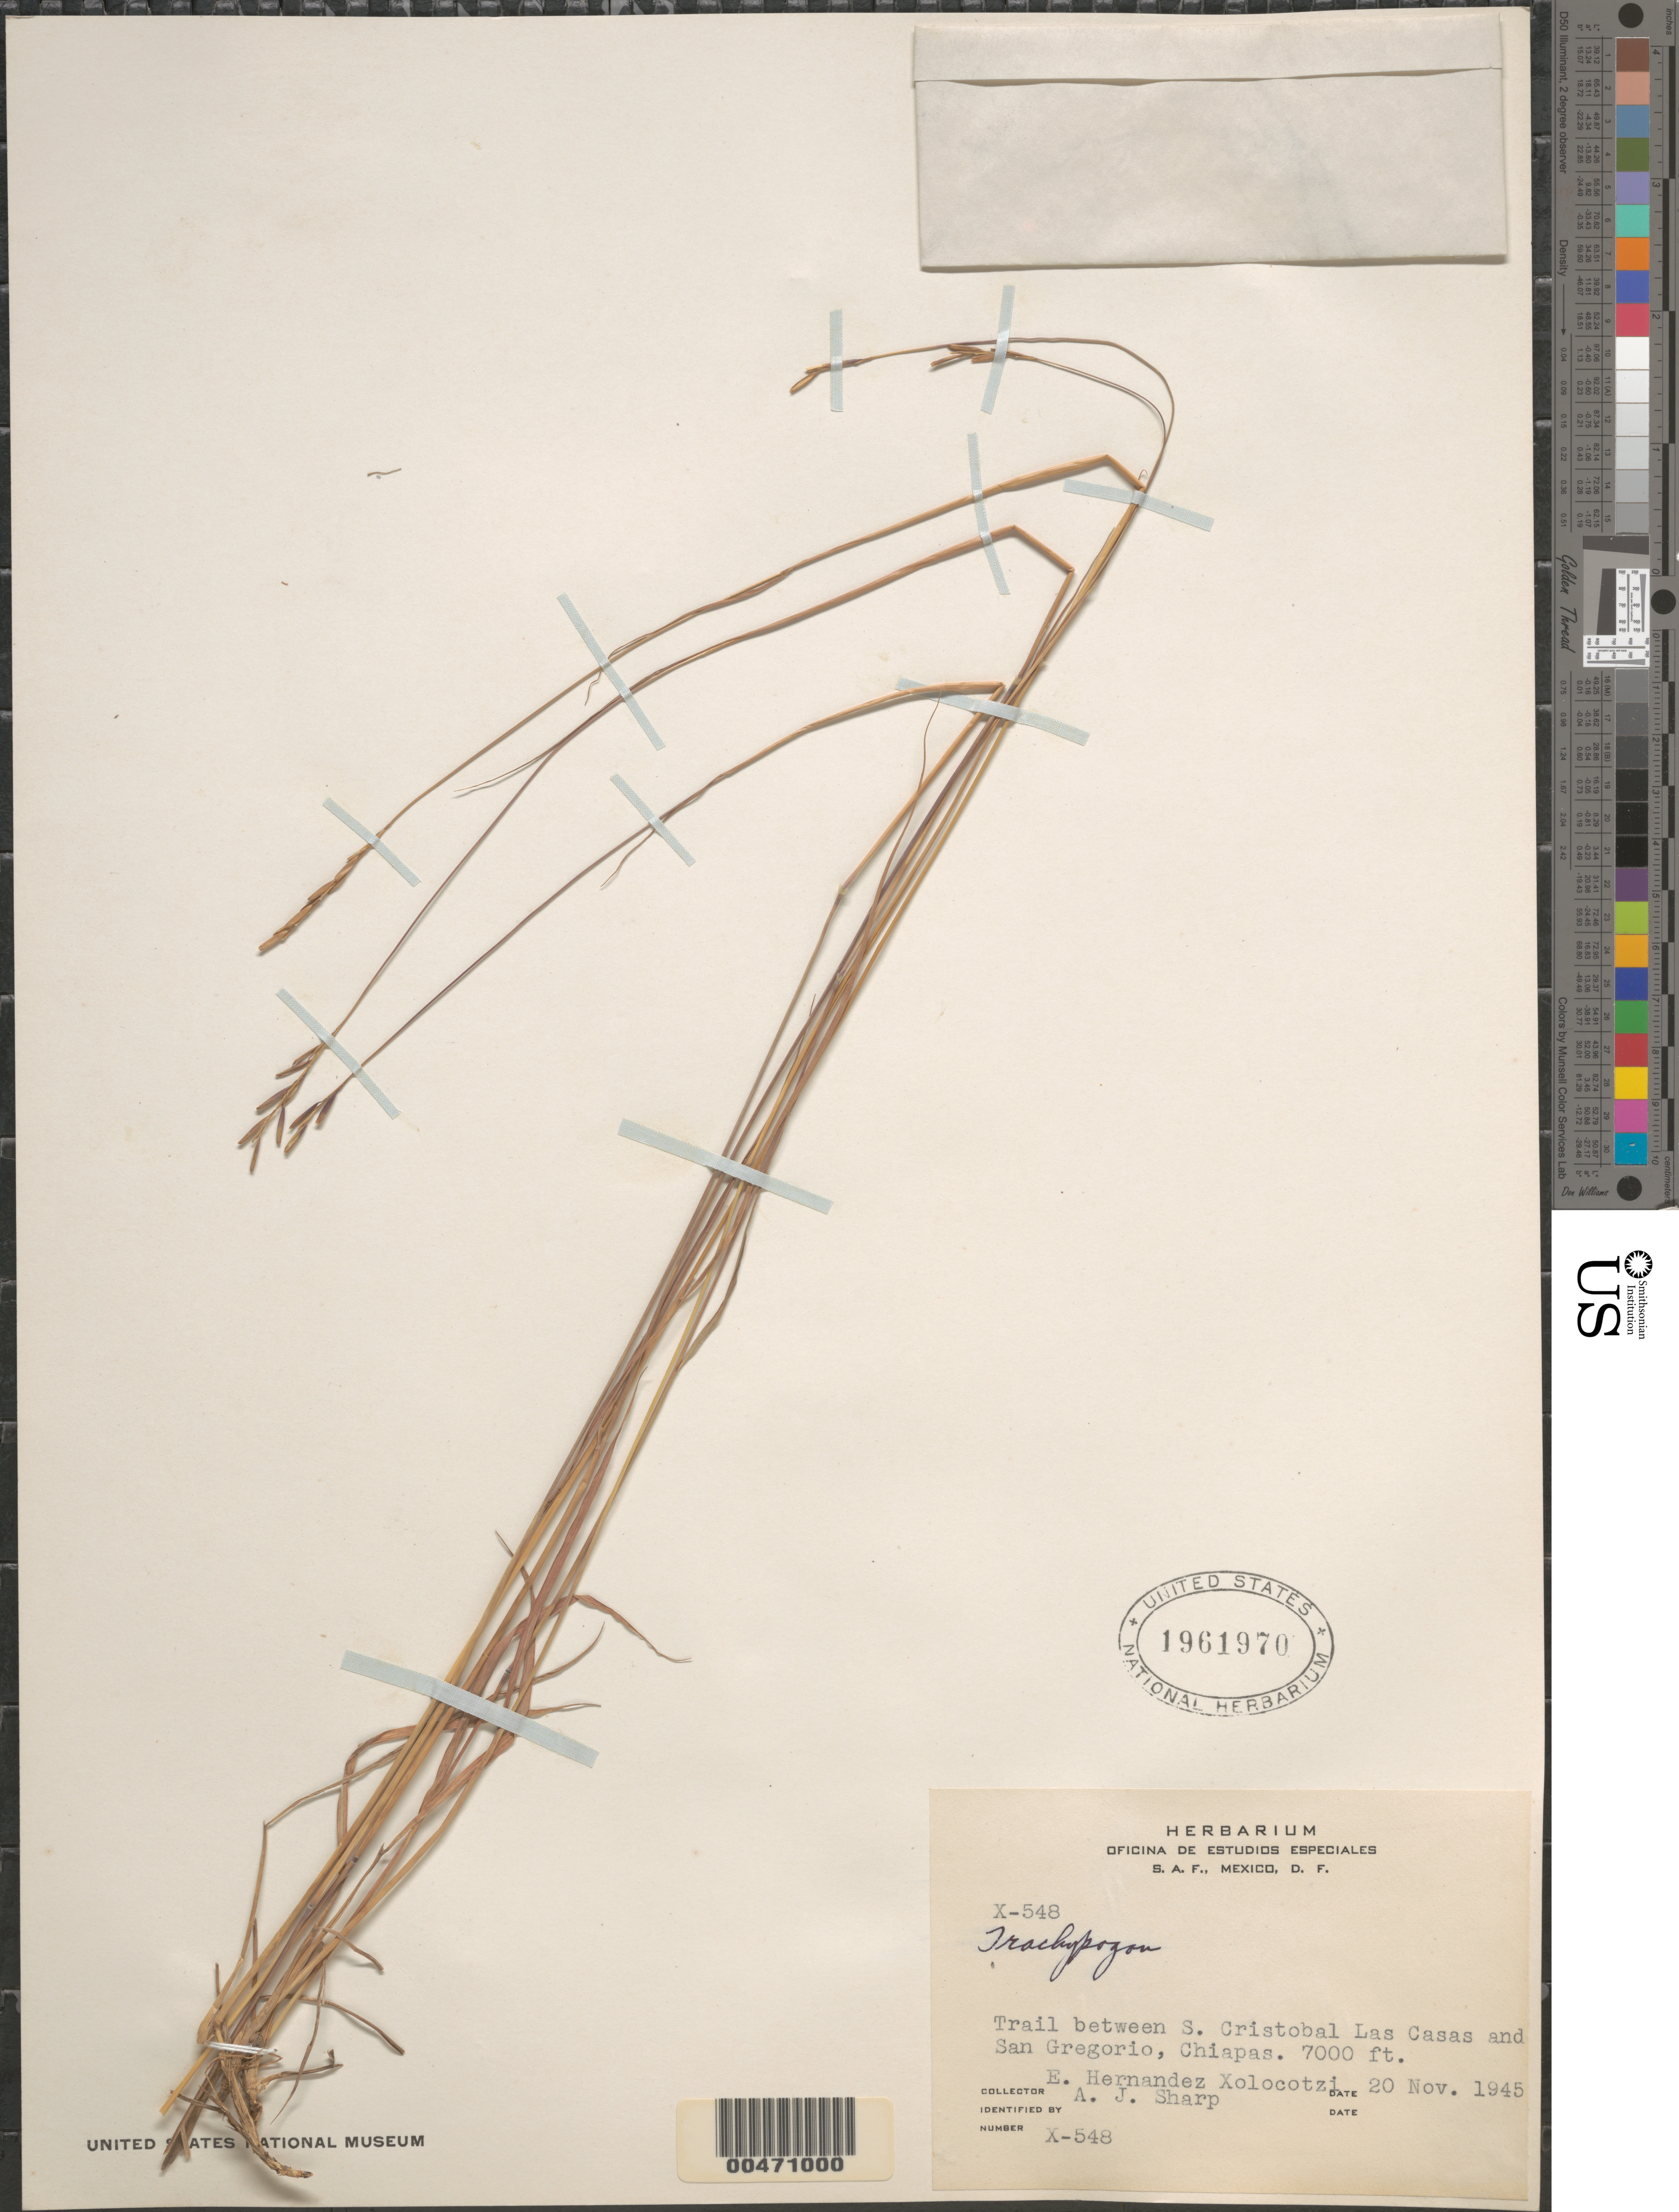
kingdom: Plantae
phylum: Tracheophyta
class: Liliopsida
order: Poales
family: Poaceae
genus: Trachypogon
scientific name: Trachypogon secundus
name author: (J. Presl) Scribn.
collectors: E. I. Hernández-X. & A. J. Sharp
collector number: X-548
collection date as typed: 20 Nov 1945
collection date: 1945-11-20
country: Mexico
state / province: Chiapas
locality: Trail between San Cristobal Las Casas & San Gregorio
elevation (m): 2134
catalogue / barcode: US 1961970